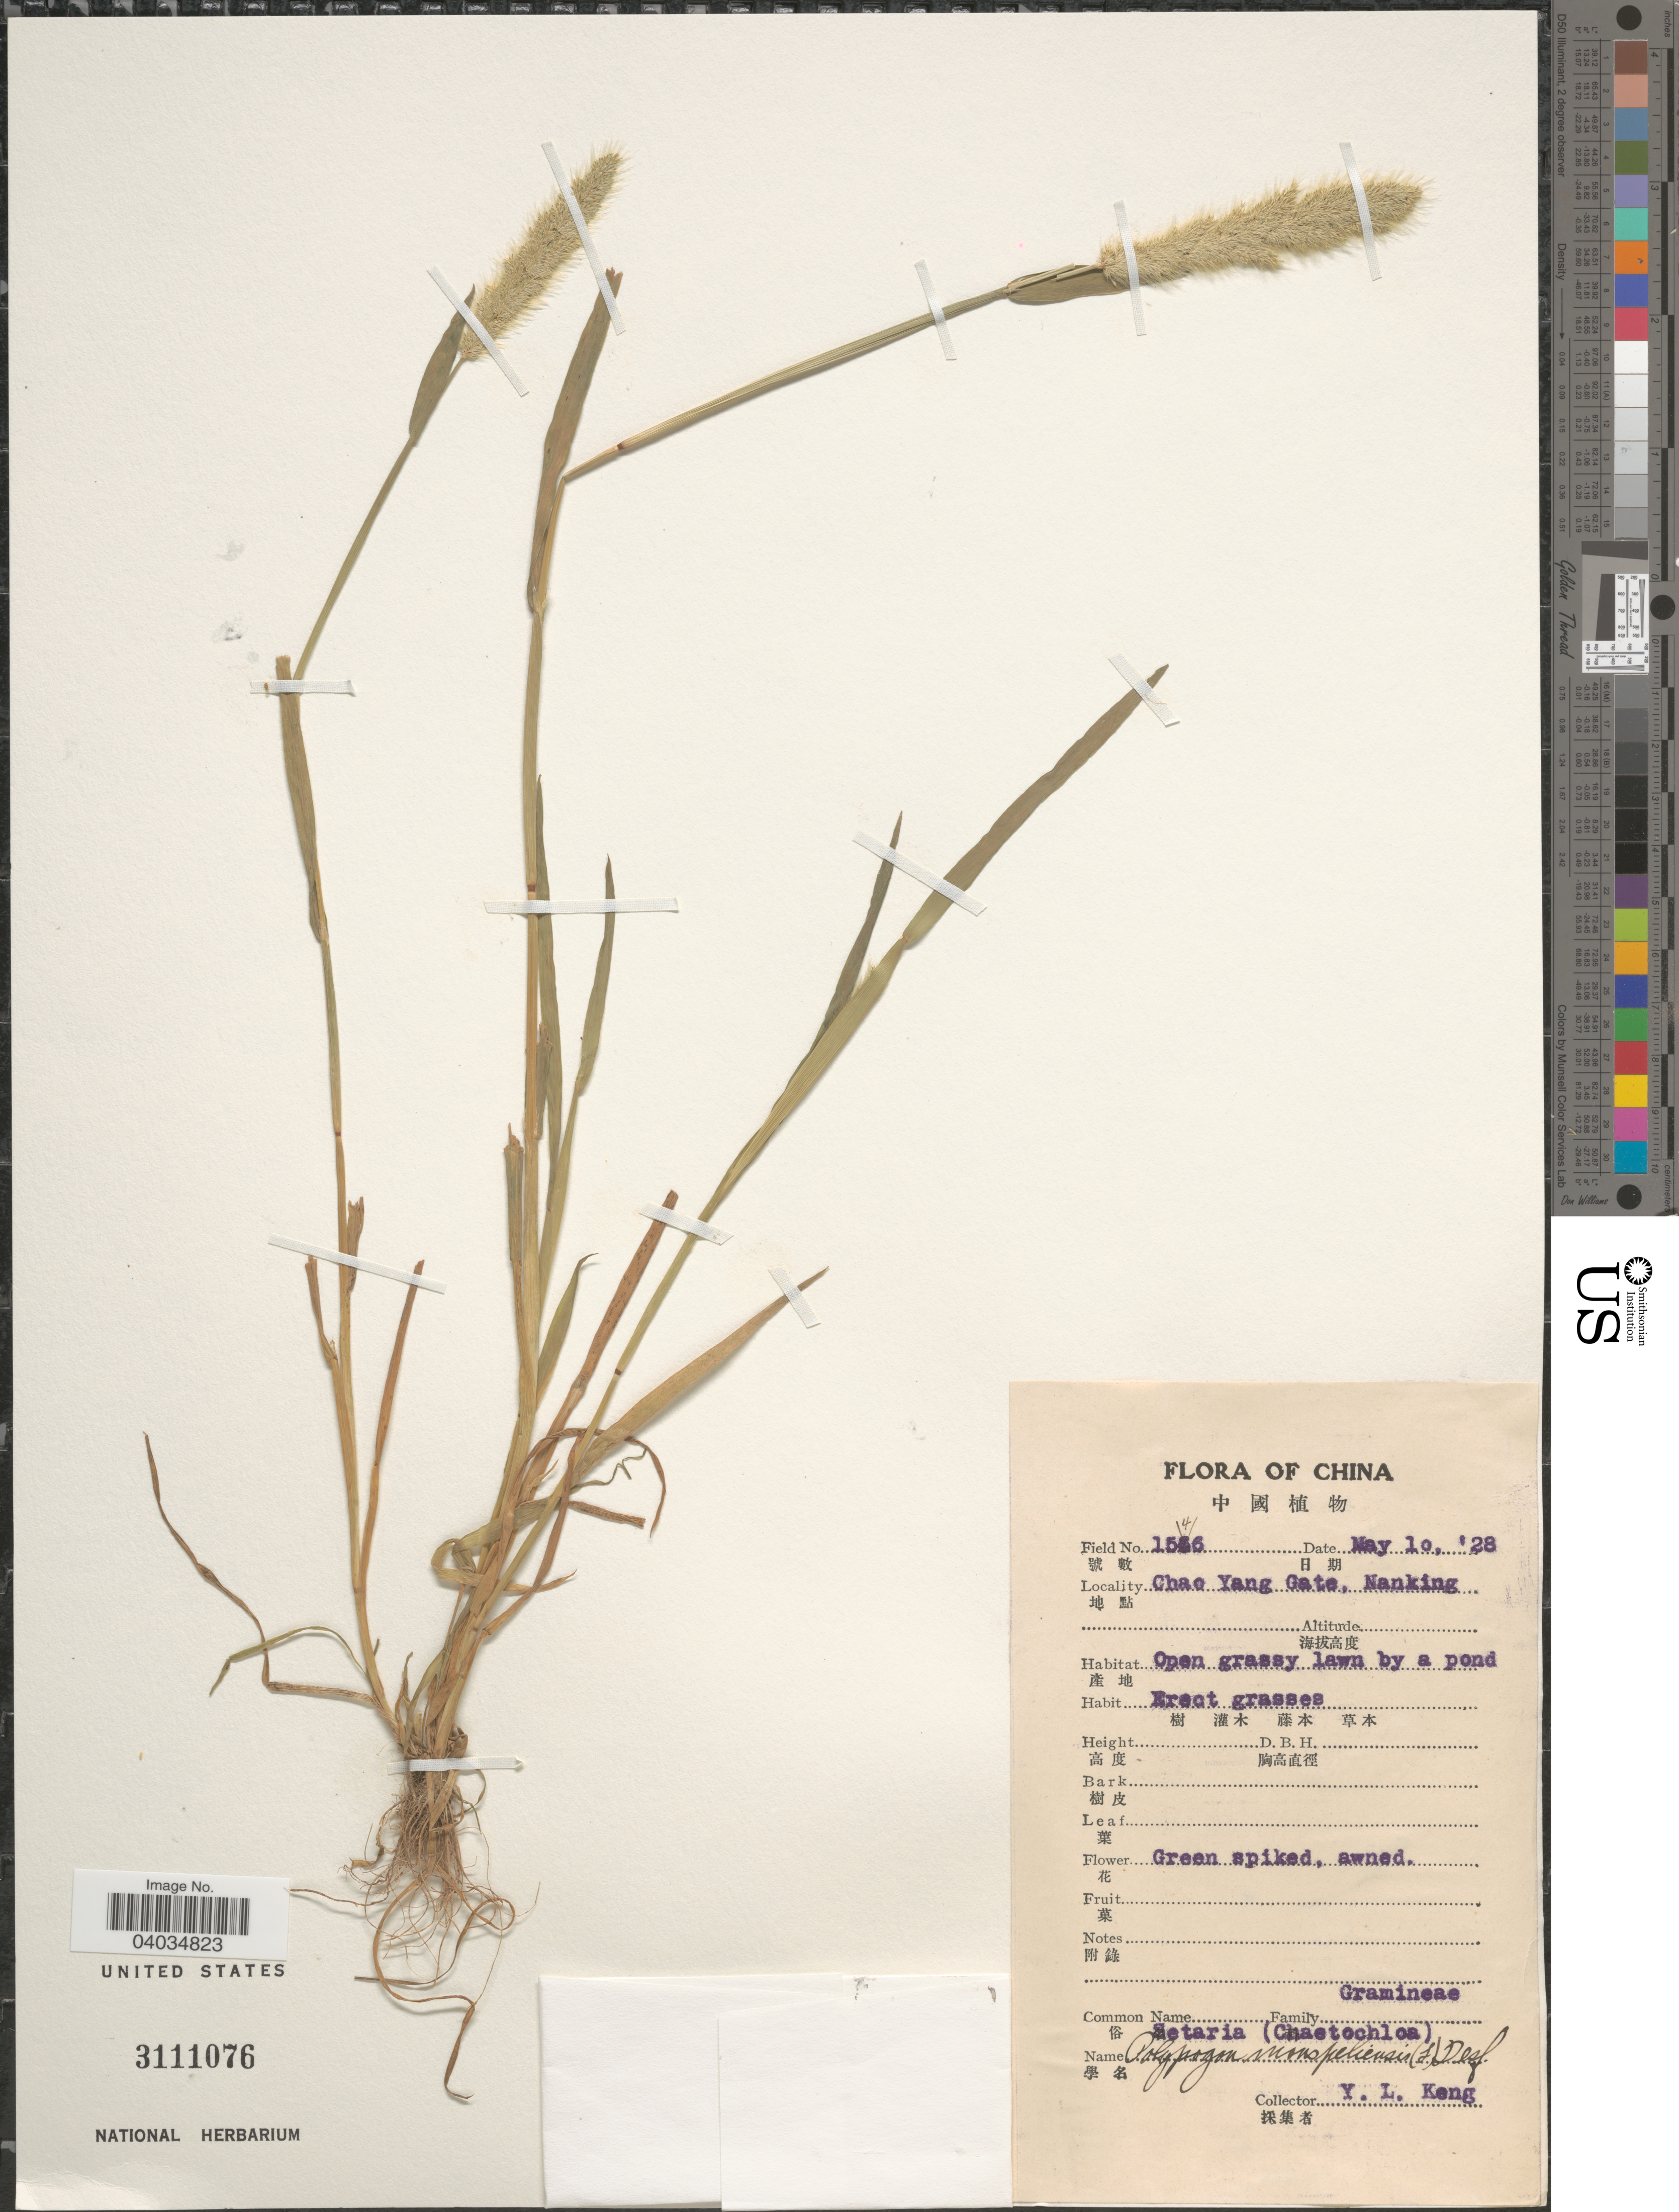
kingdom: Plantae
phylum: Tracheophyta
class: Liliopsida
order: Poales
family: Poaceae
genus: Polypogon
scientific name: Polypogon monspeliensis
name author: (L.) Desf.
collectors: Y. L. Keng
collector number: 1546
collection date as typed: Transcribed d/m/y: 10/5/28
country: China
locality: Chao Yang Gate, Nanking.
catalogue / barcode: US 3111076